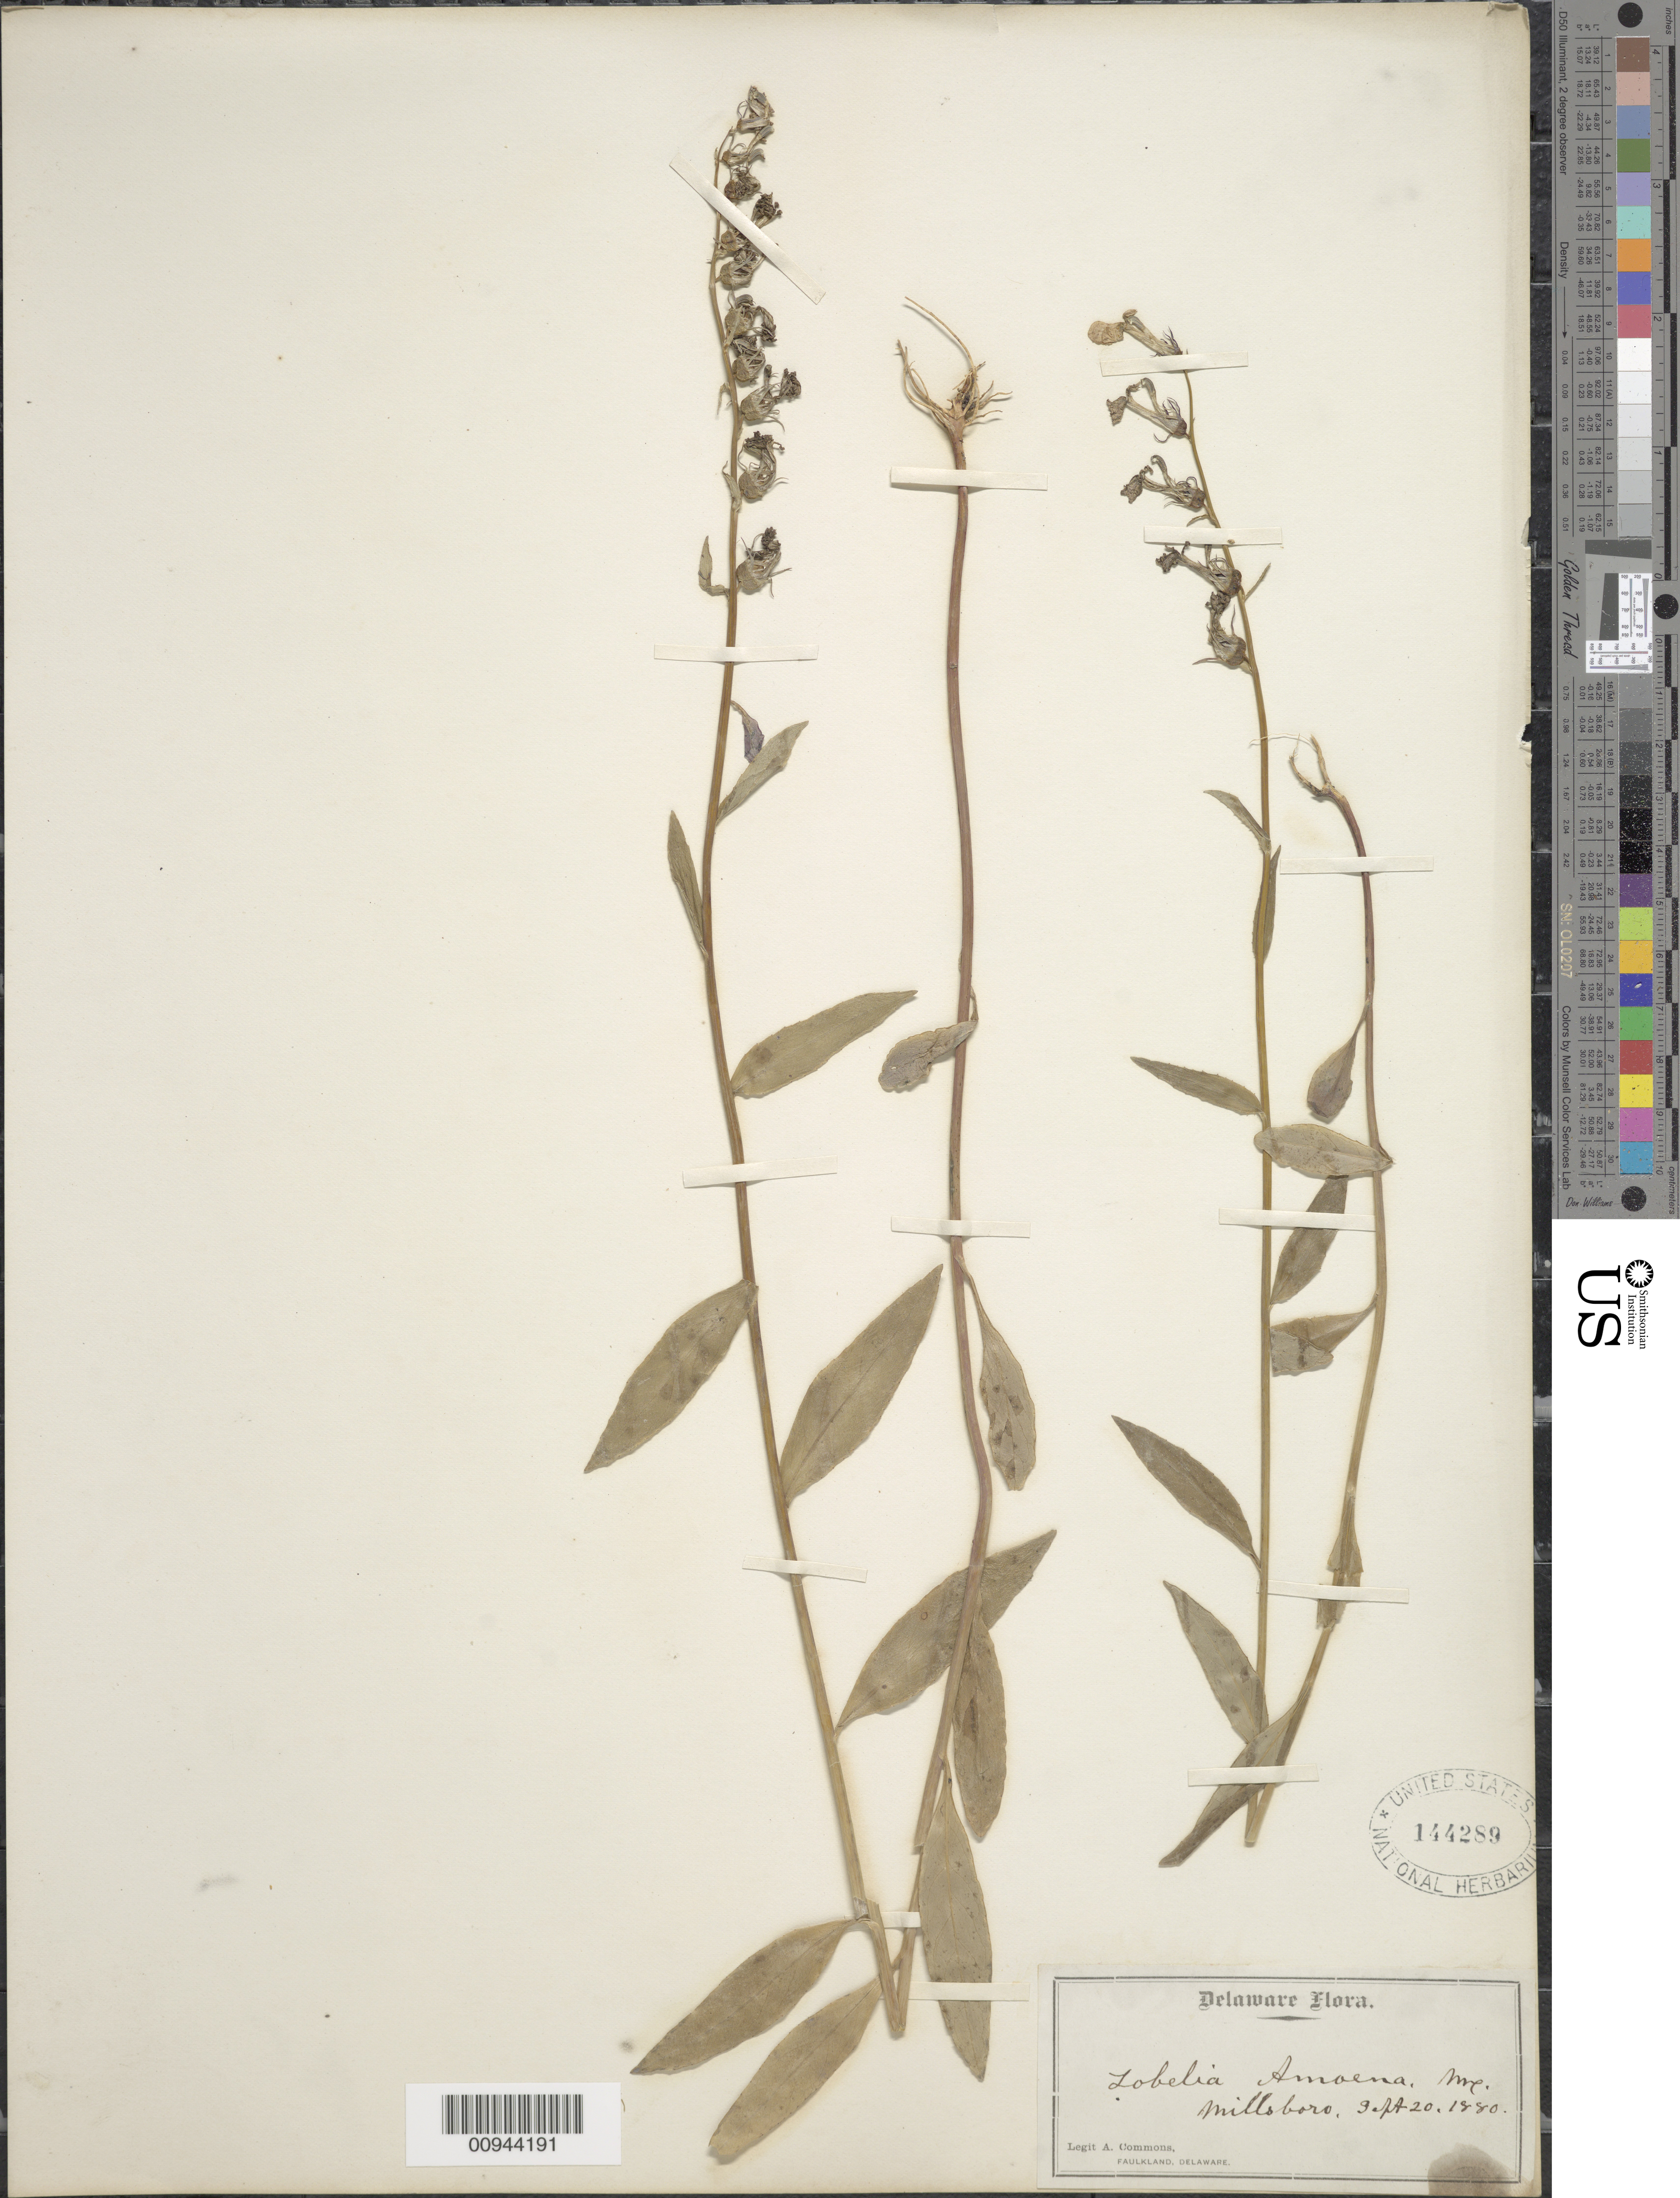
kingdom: Plantae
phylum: Tracheophyta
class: Magnoliopsida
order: Asterales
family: Campanulaceae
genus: Lobelia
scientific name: Lobelia elongata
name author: Small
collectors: A. Commons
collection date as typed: Sept 20, 1880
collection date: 1880-09-20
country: United States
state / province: Delaware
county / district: Sussex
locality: Millsboro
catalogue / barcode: US 144289